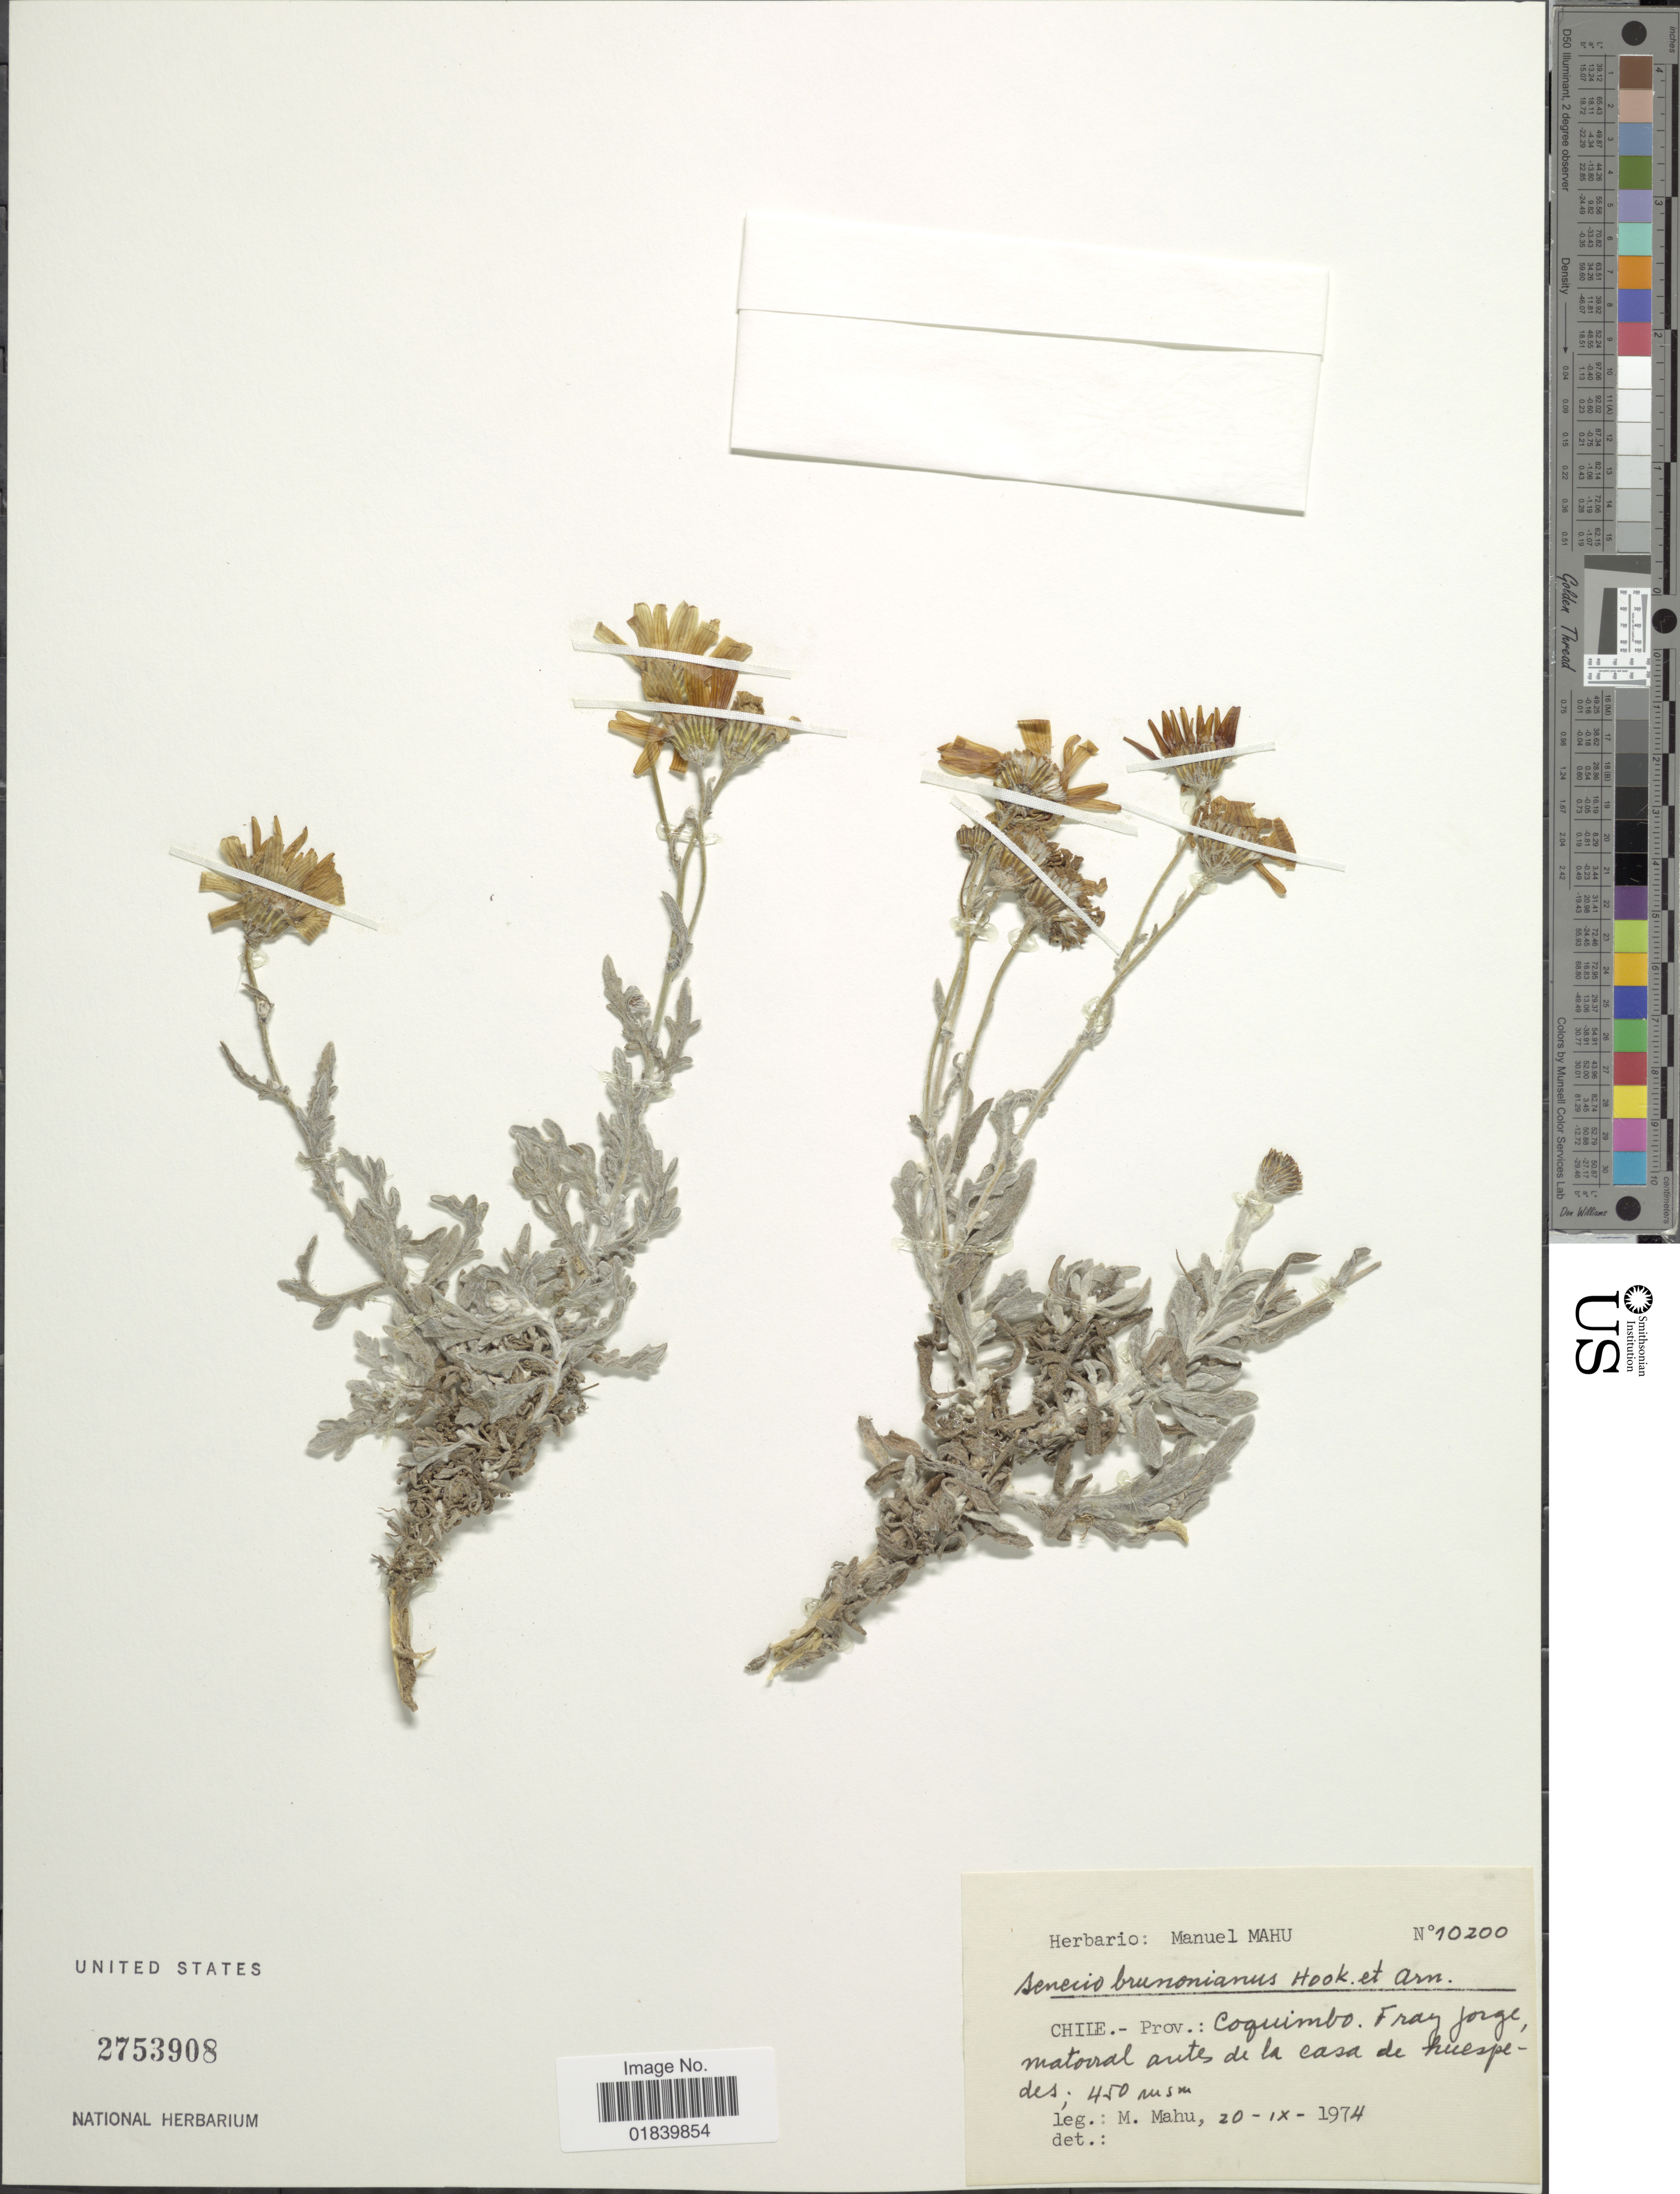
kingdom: Plantae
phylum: Tracheophyta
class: Magnoliopsida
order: Asterales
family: Asteraceae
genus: Senecio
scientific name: Senecio brunonianus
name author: Hook. & Arn.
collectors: M. Mahu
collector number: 10200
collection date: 1974-09-20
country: Chile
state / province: Coquimbo (IV)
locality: Chile - Prov.: Coquimbo. Fray Jorge. matorral antes de la casa de huespedes.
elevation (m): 450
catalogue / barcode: US 2753908